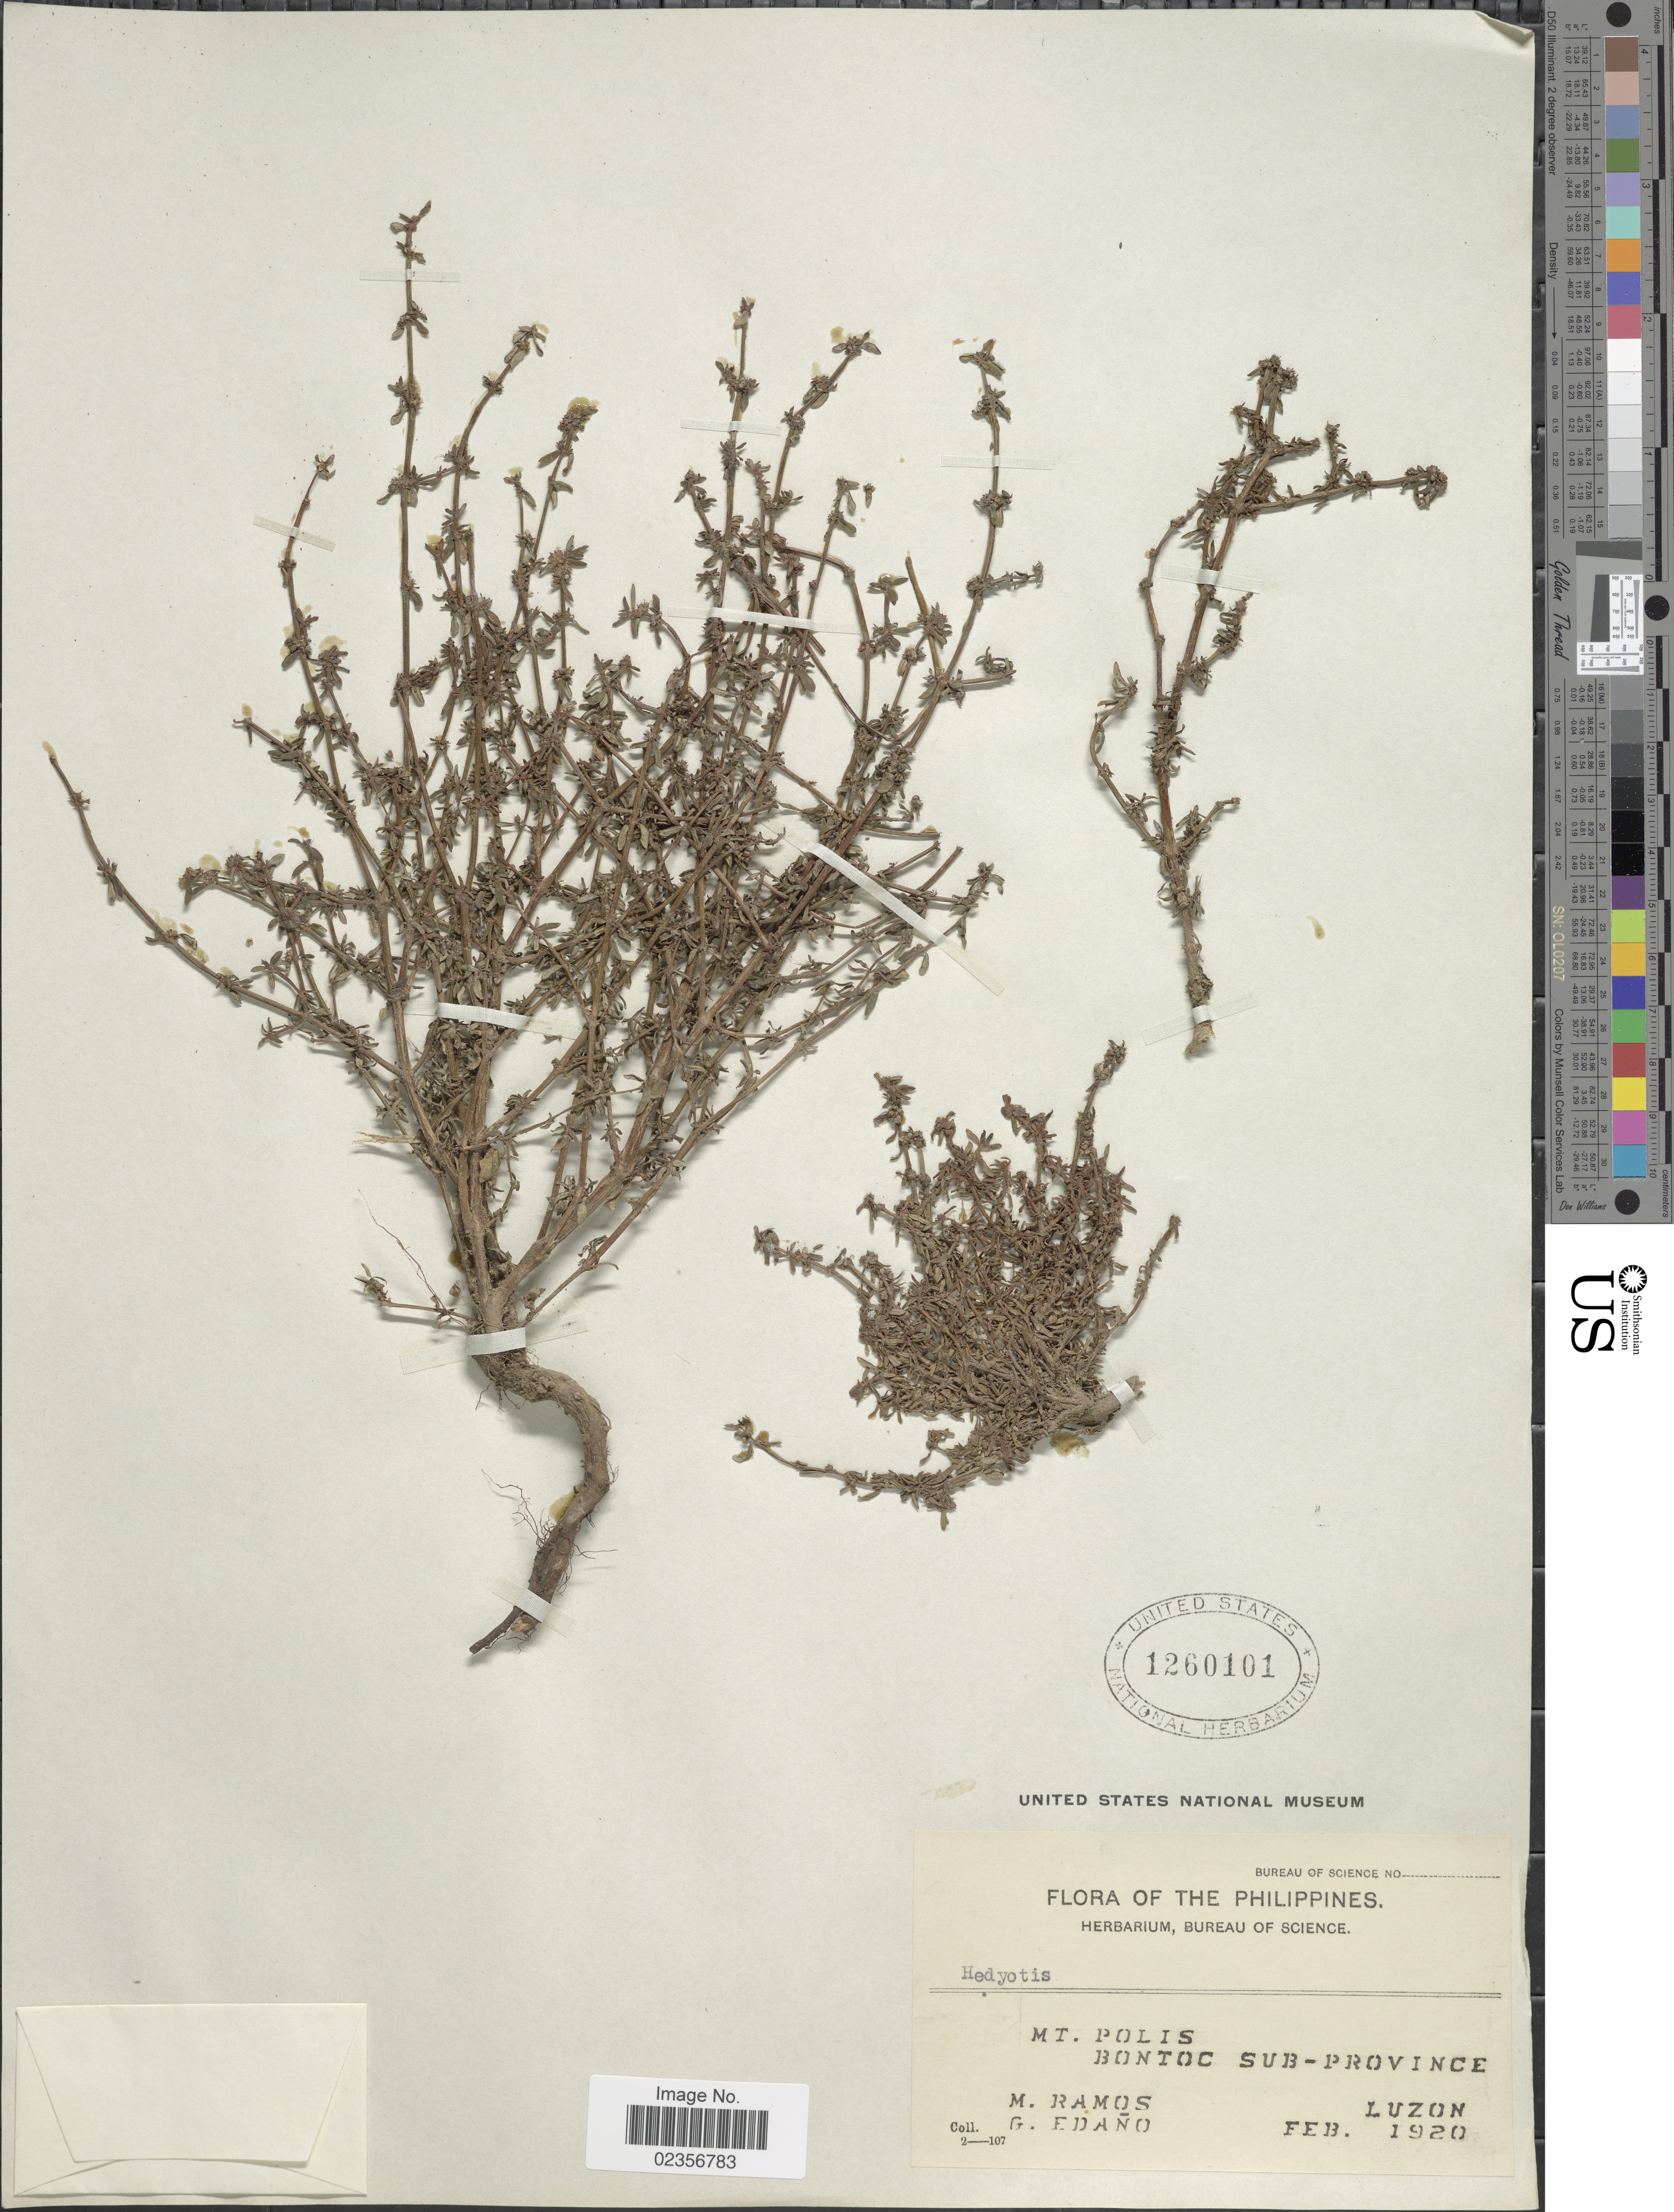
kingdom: Plantae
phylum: Tracheophyta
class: Magnoliopsida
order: Gentianales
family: Rubiaceae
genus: Hedyotis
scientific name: Hedyotis sp.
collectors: M. Ramos & G. Edaño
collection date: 1920-02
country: Philippines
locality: Mt. Polis Bontoc Sub-Province Luzon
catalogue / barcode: US 1260101